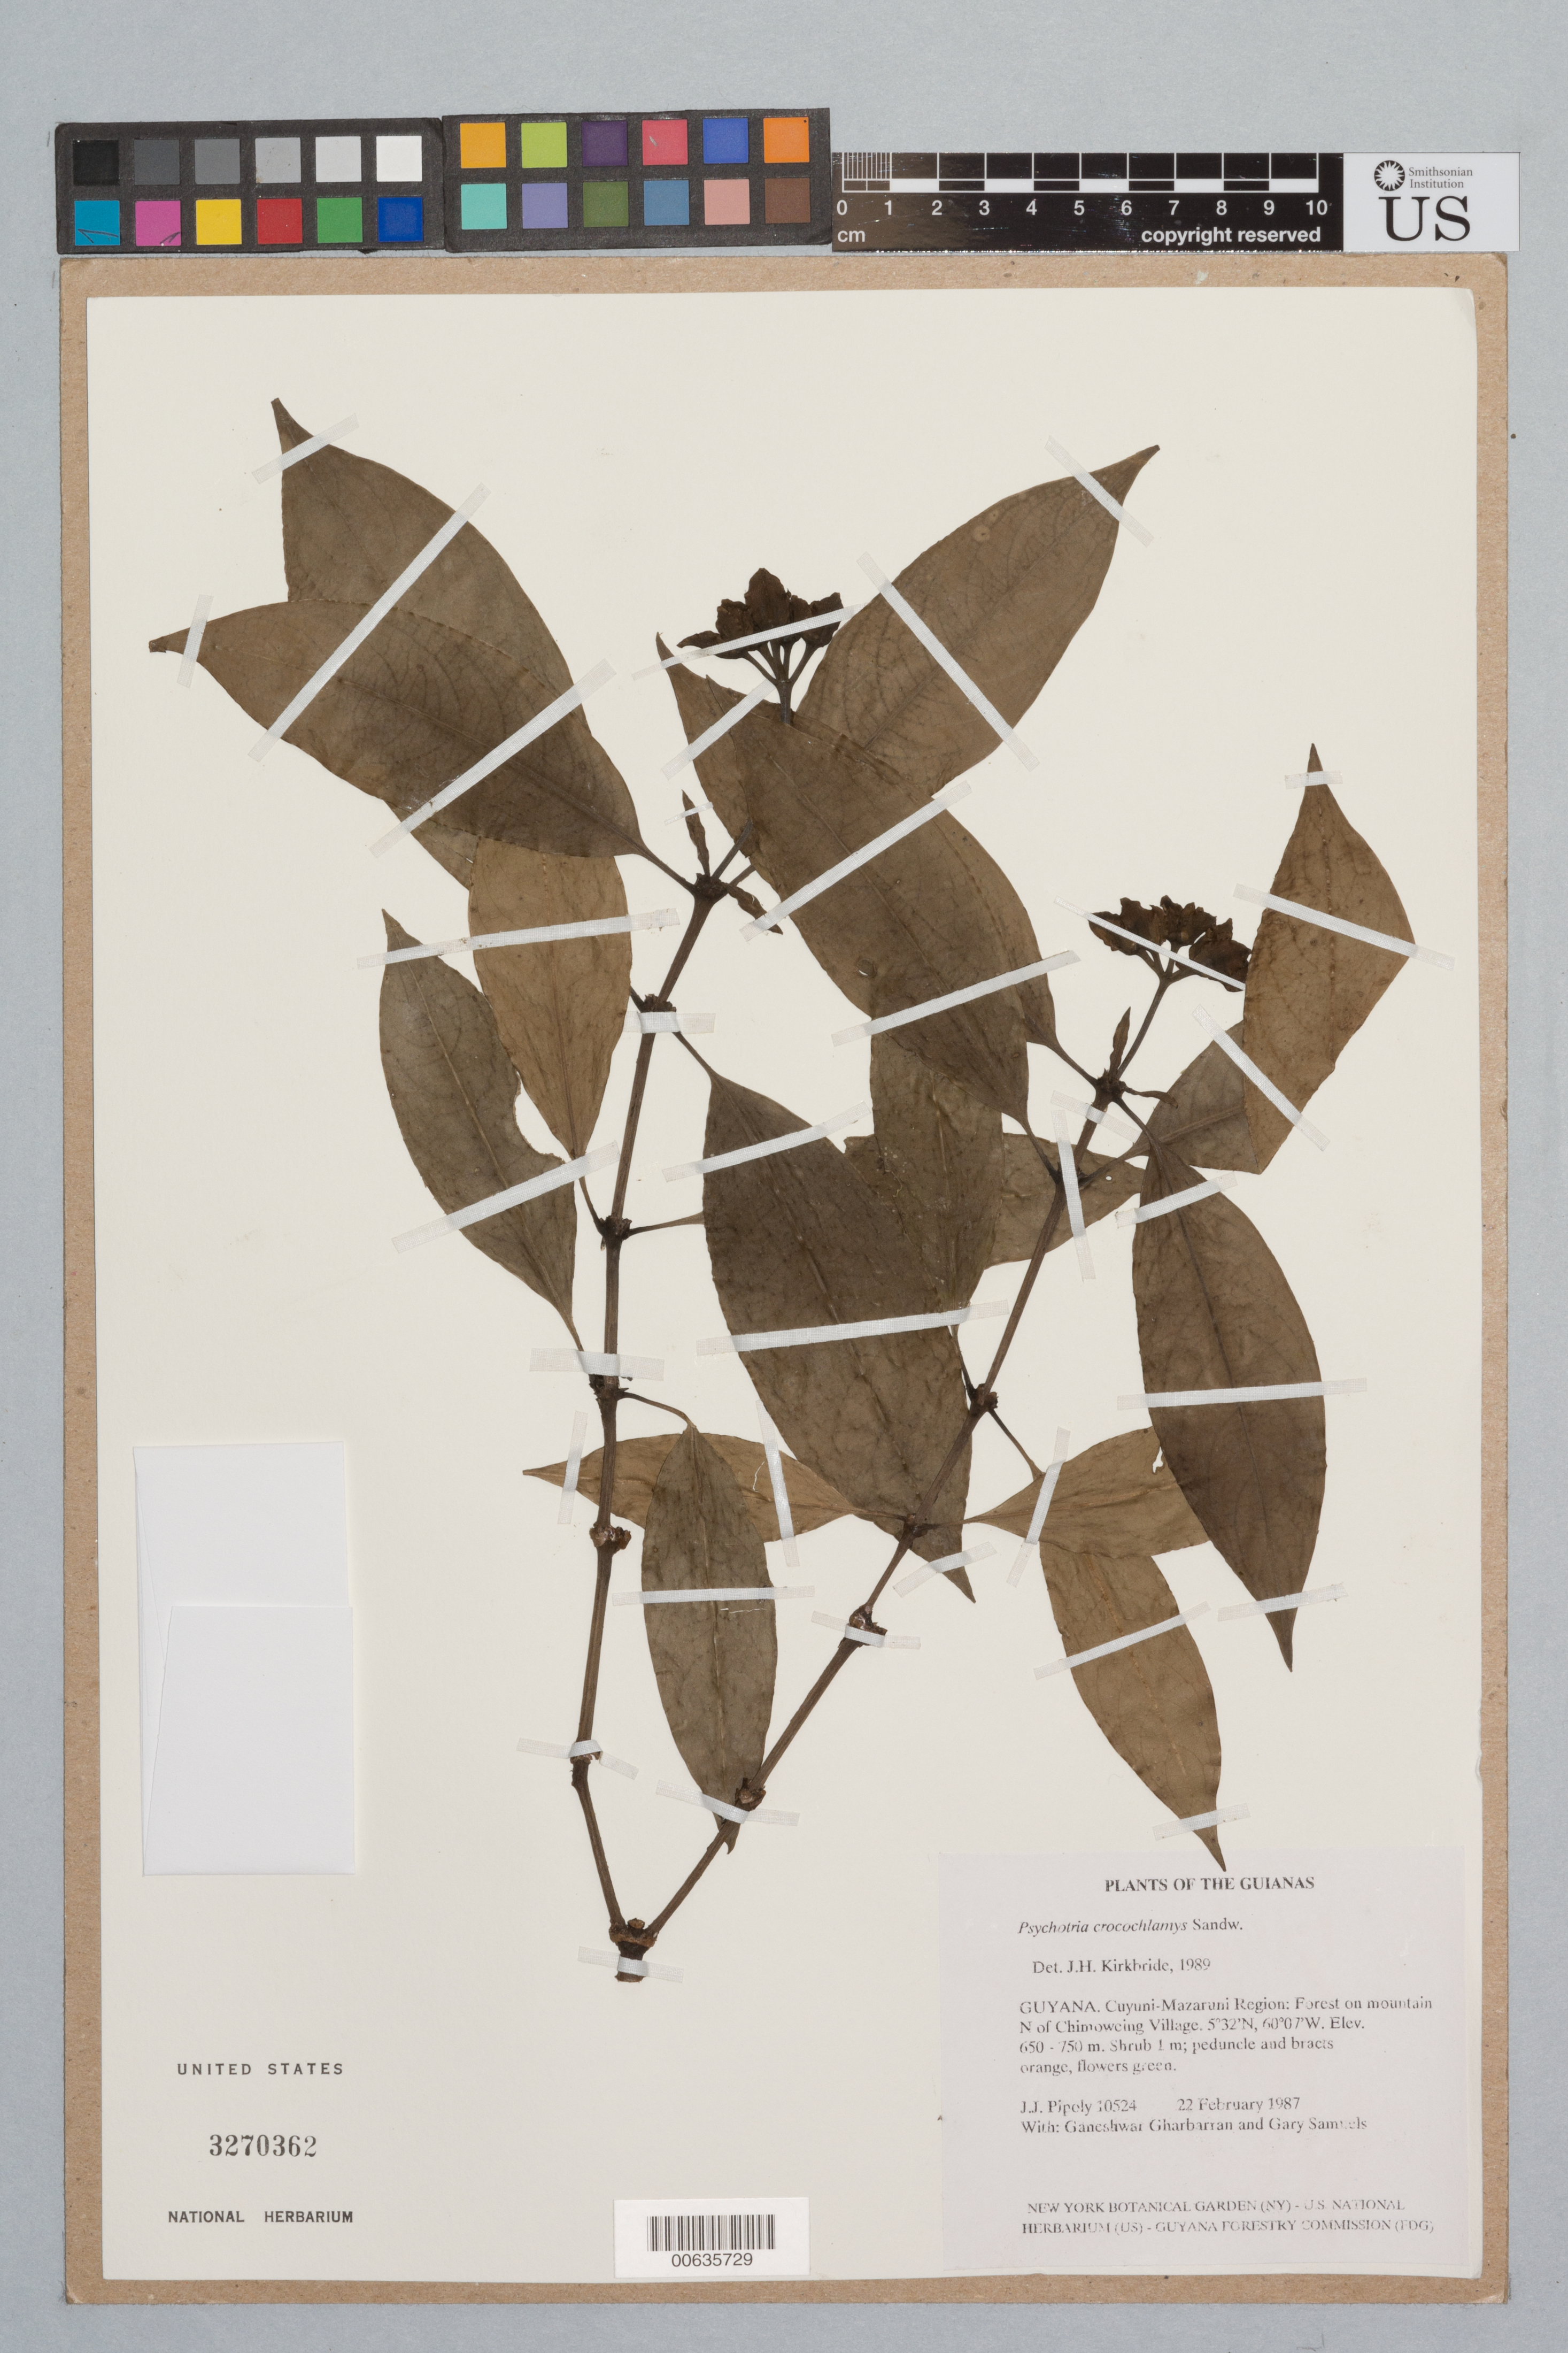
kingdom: Plantae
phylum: Tracheophyta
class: Magnoliopsida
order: Gentianales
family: Rubiaceae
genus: Palicourea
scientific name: Palicourea crocochlamys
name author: (Sandw.) Delprete & J.H. Kirkbr.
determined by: Kirkbride, J. H., Jr.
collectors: J. J. Pipoly, G. Gharbarran & G. Samuels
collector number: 10524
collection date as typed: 22 February 1987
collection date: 1987-02-22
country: Guyana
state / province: Cuyuni-Mazaruni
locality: Mountain N of Chinoweing Village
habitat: Forest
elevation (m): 650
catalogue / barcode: US 3270362